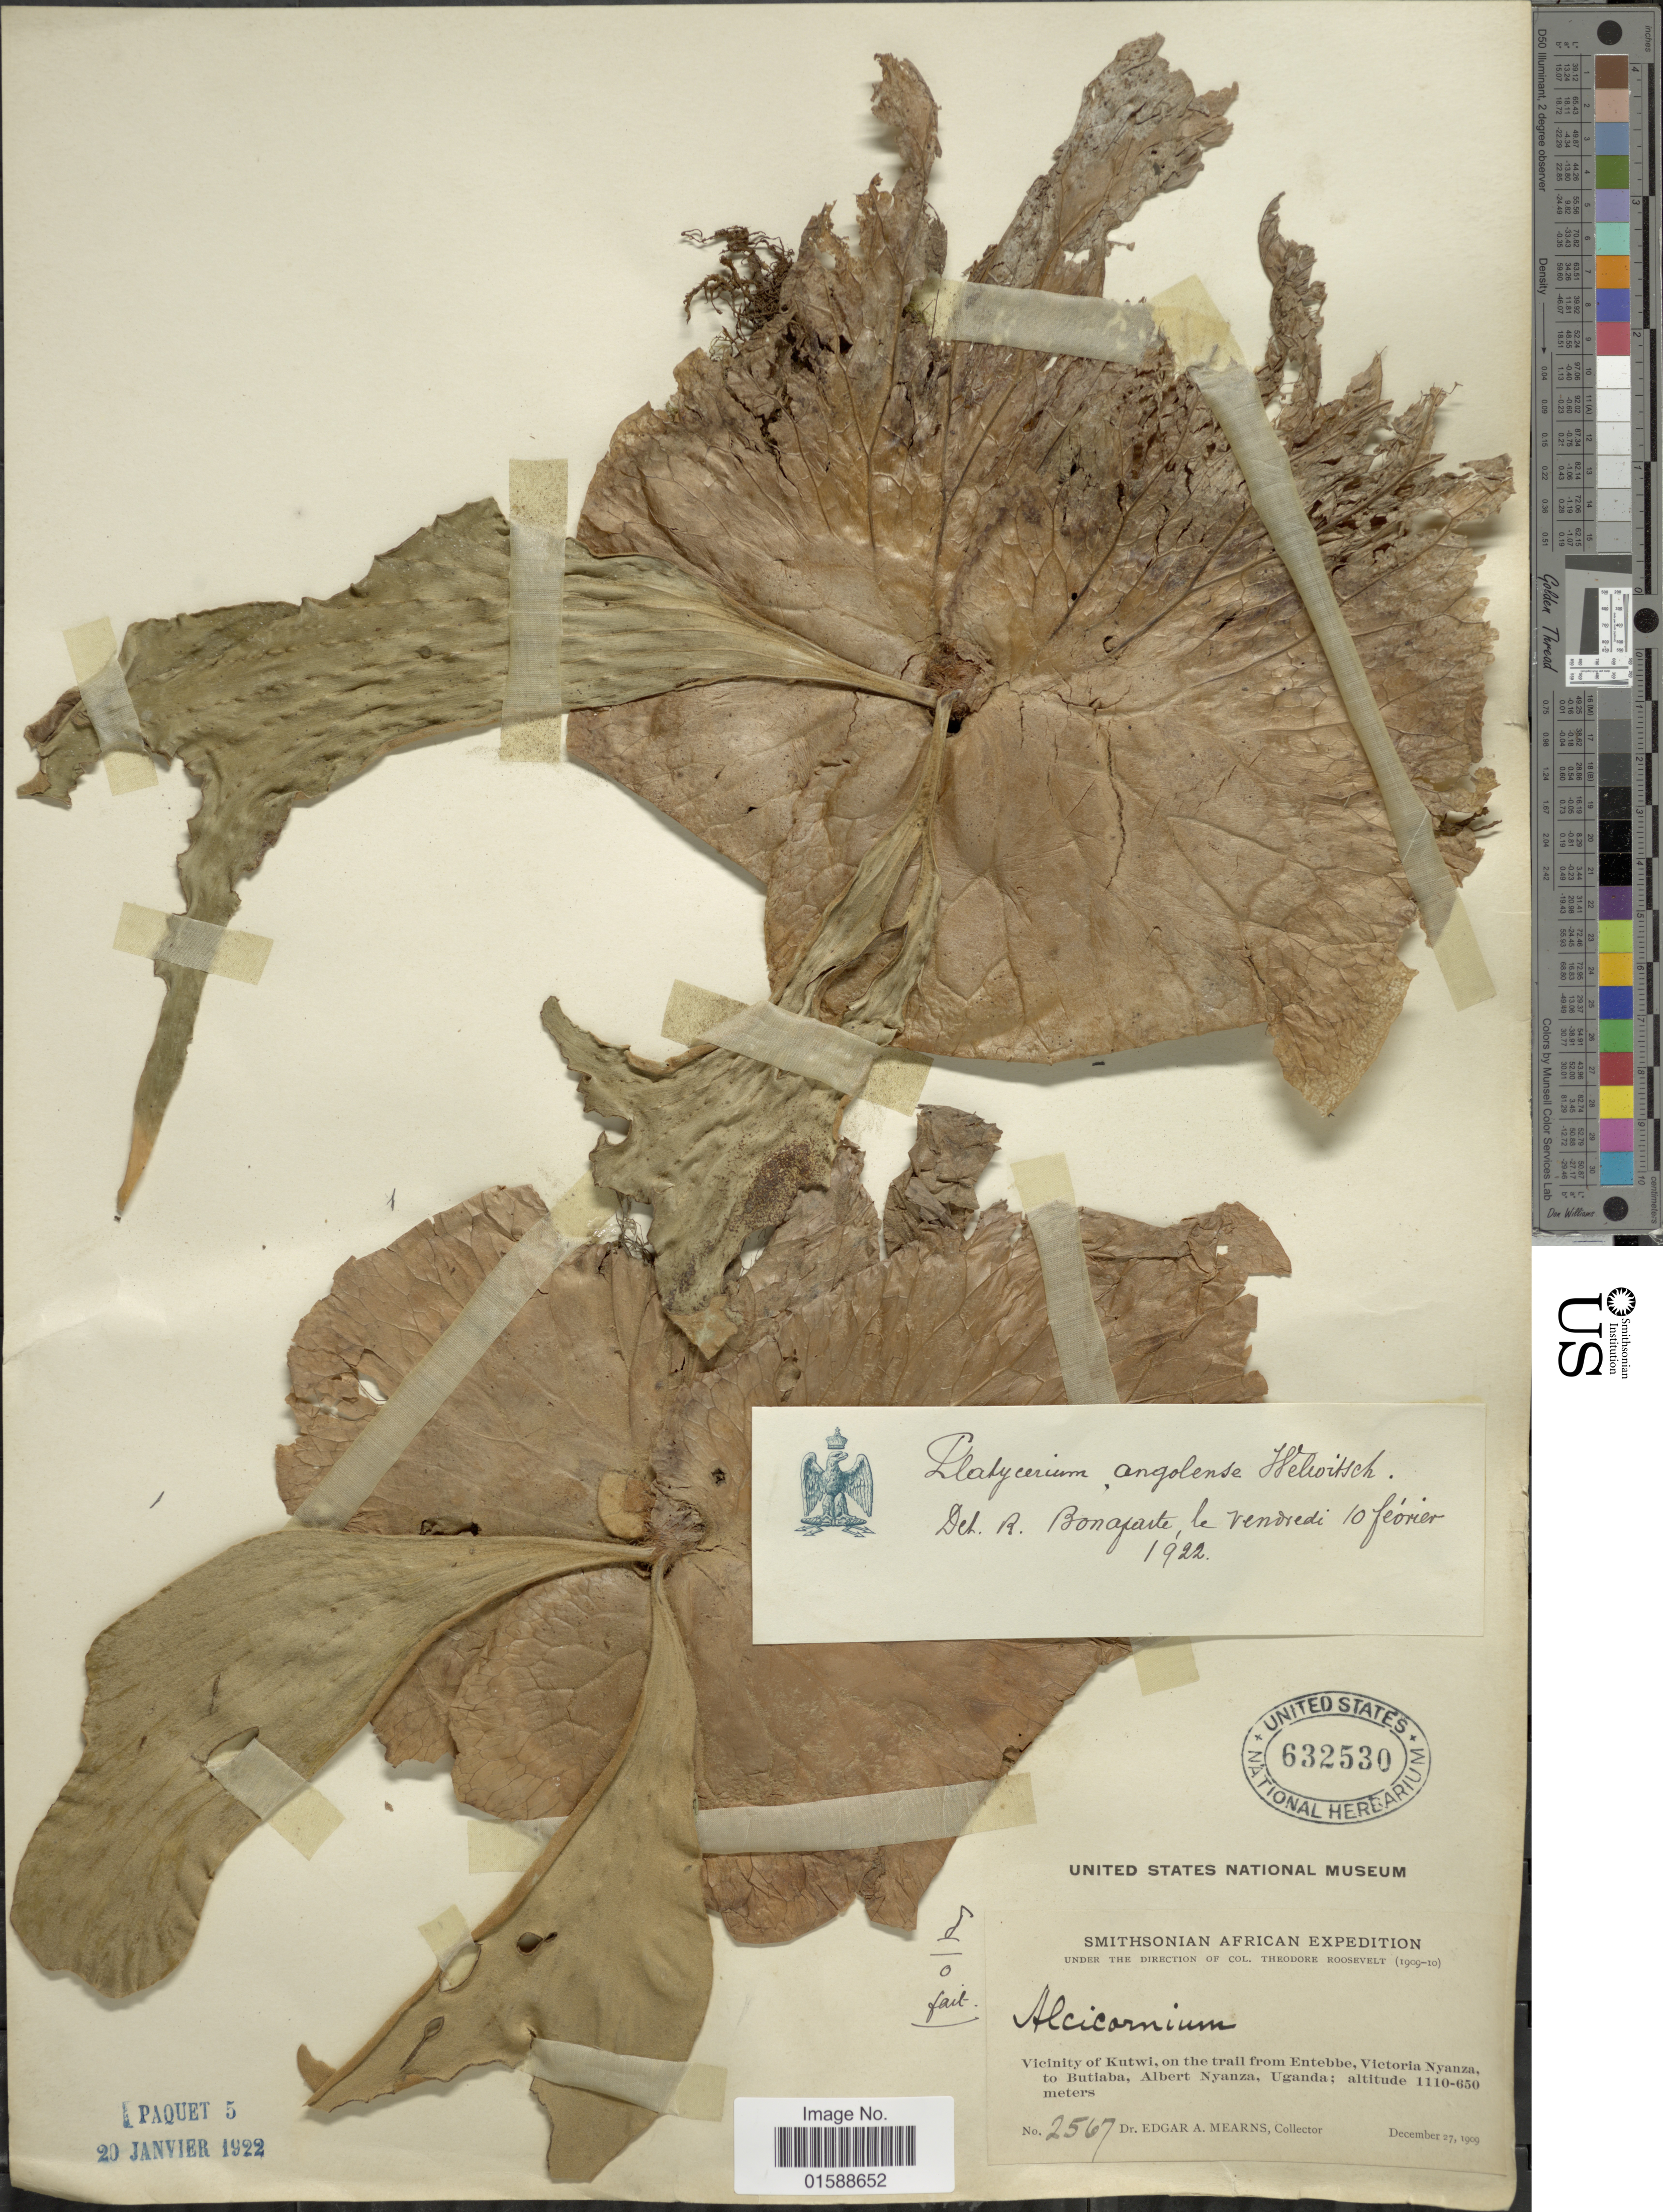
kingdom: Plantae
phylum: Tracheophyta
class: Polypodiopsida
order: Polypodiales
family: Polypodiaceae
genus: Platycerium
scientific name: Platycerium angolense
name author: Welw. ex Baker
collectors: E. A. Mearns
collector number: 2567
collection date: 1909-12-27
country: Uganda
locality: Vicinity of Kutwi, on the trail from Entebbe, Victoria Nyanza, to Butiaba, Albert Nyanza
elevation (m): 650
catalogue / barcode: US 632530